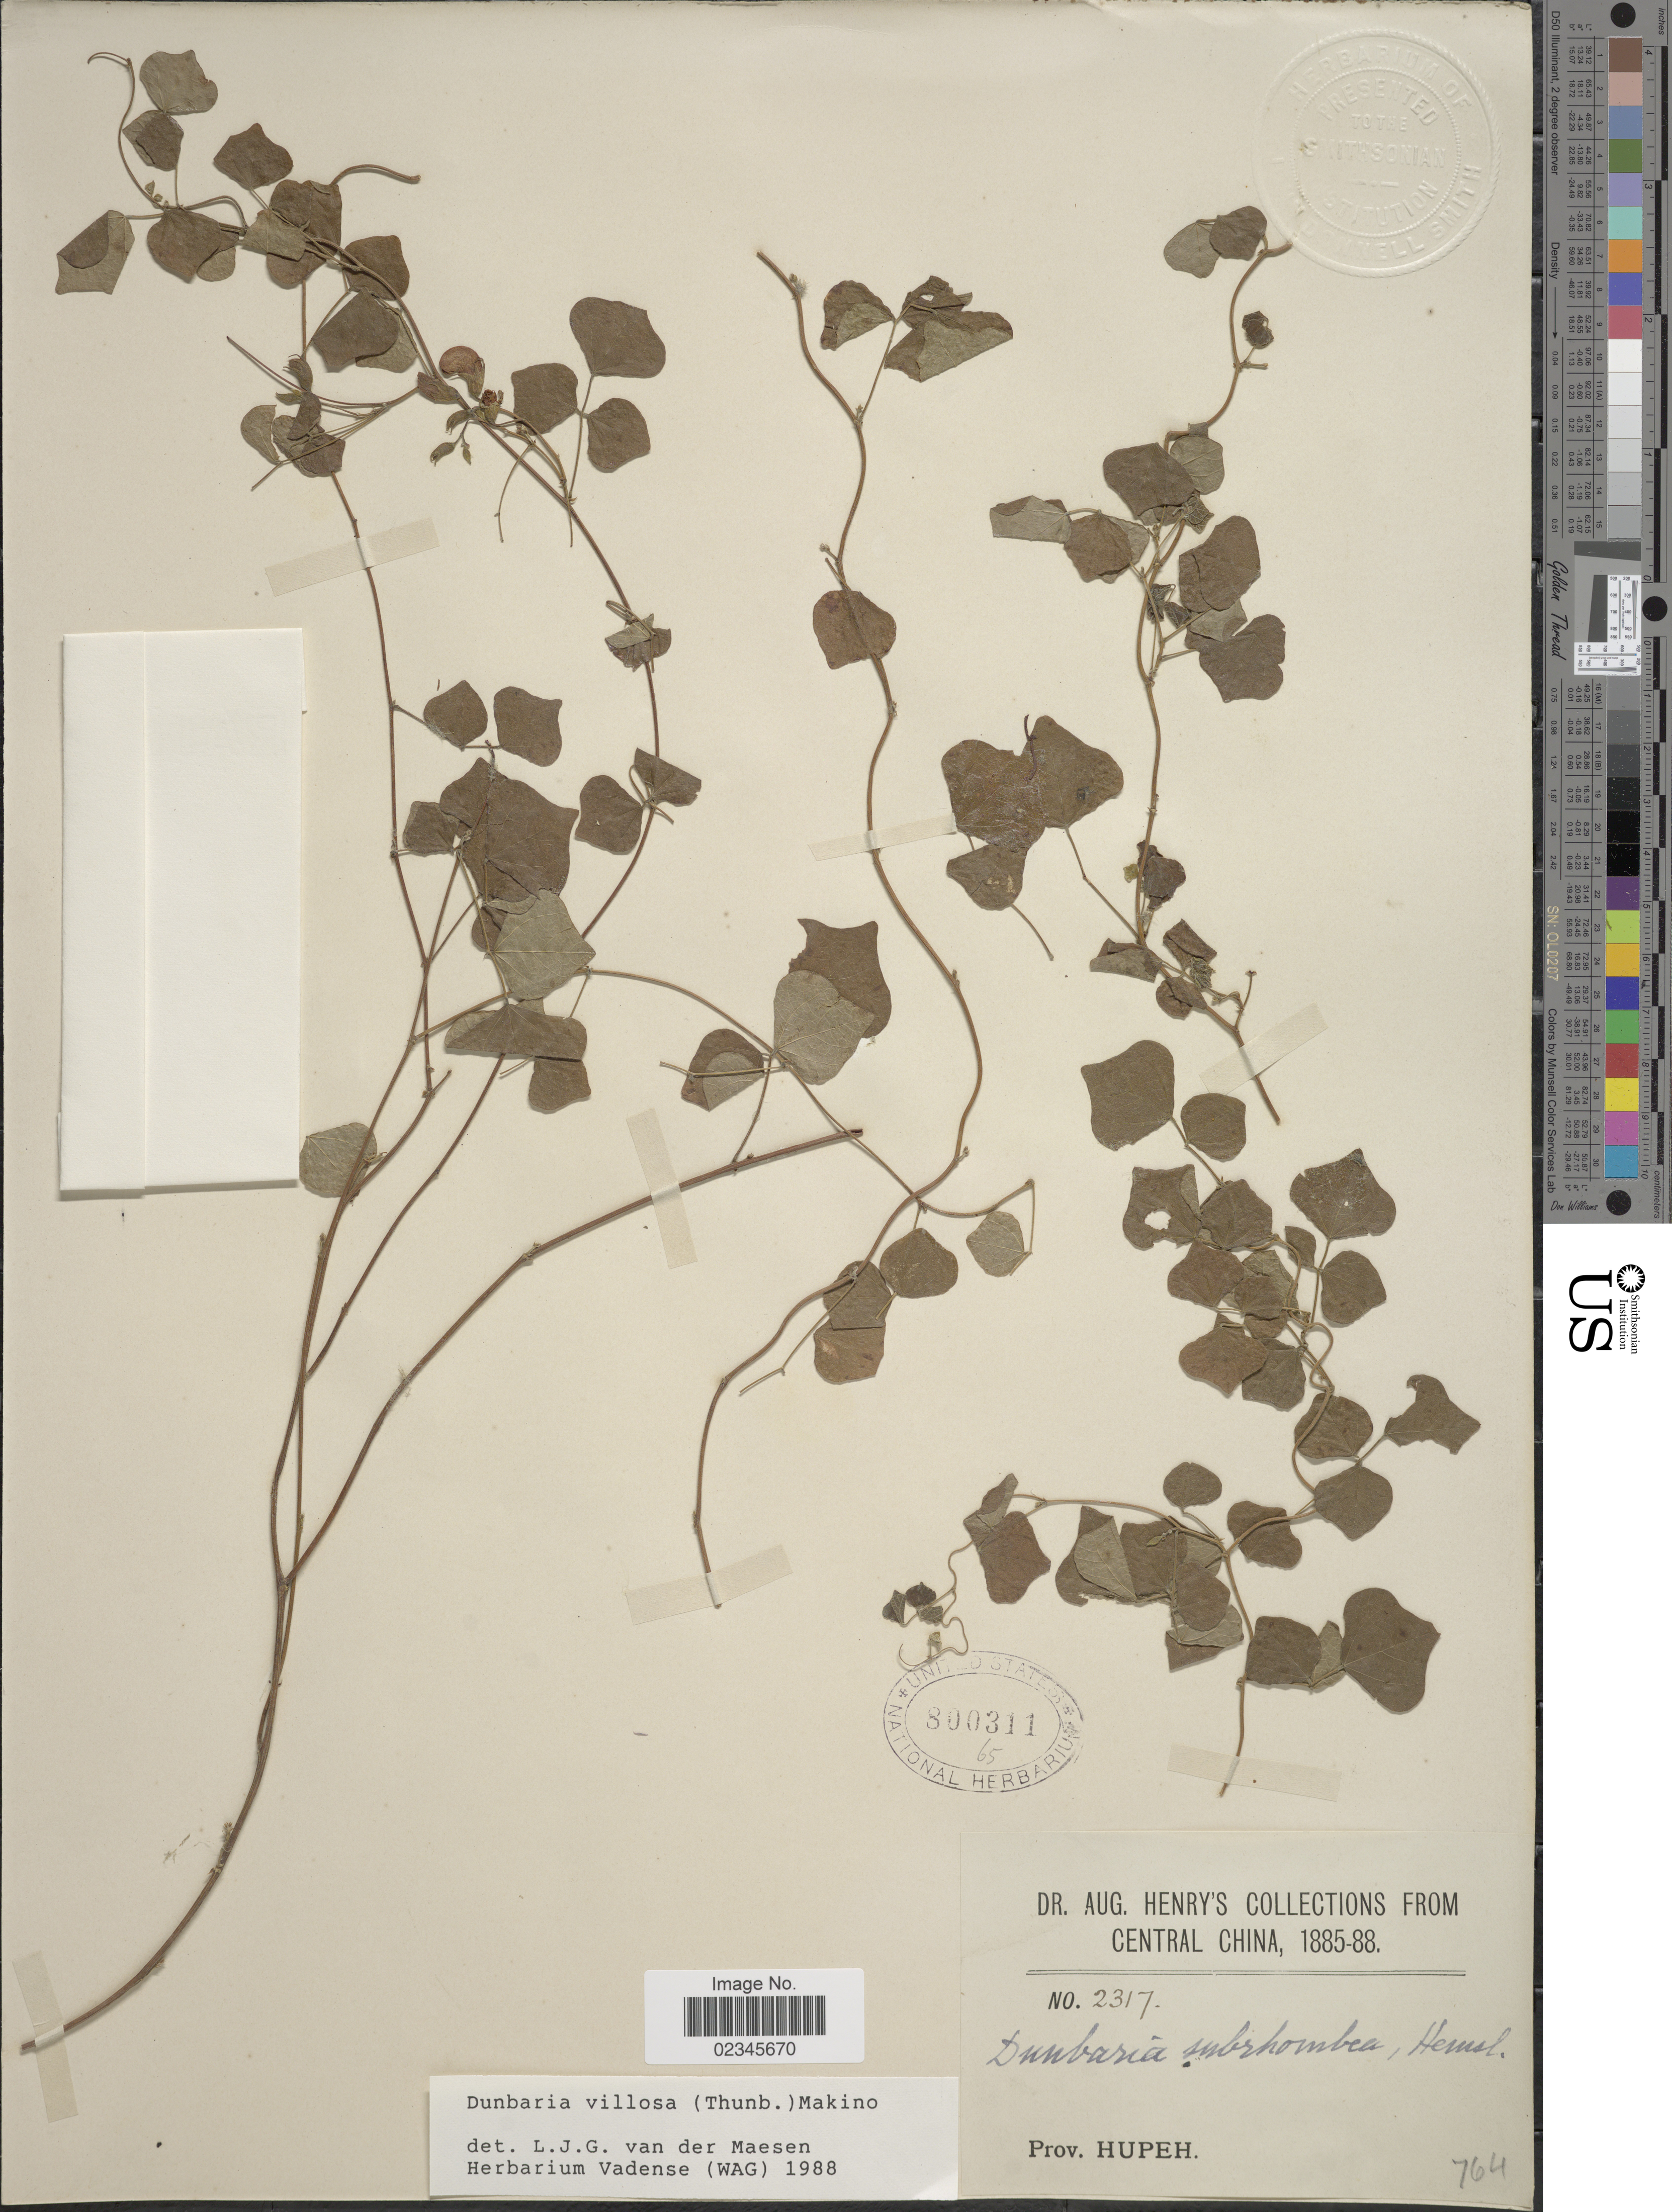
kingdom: Plantae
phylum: Tracheophyta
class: Magnoliopsida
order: Fabales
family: Fabaceae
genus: Dunbaria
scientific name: Dunbaria villosa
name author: (Thunb.) Makino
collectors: A. Henry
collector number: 2317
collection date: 1885/1888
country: China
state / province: Hubei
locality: Prov. Hupeh, Central China.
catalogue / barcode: US 800311